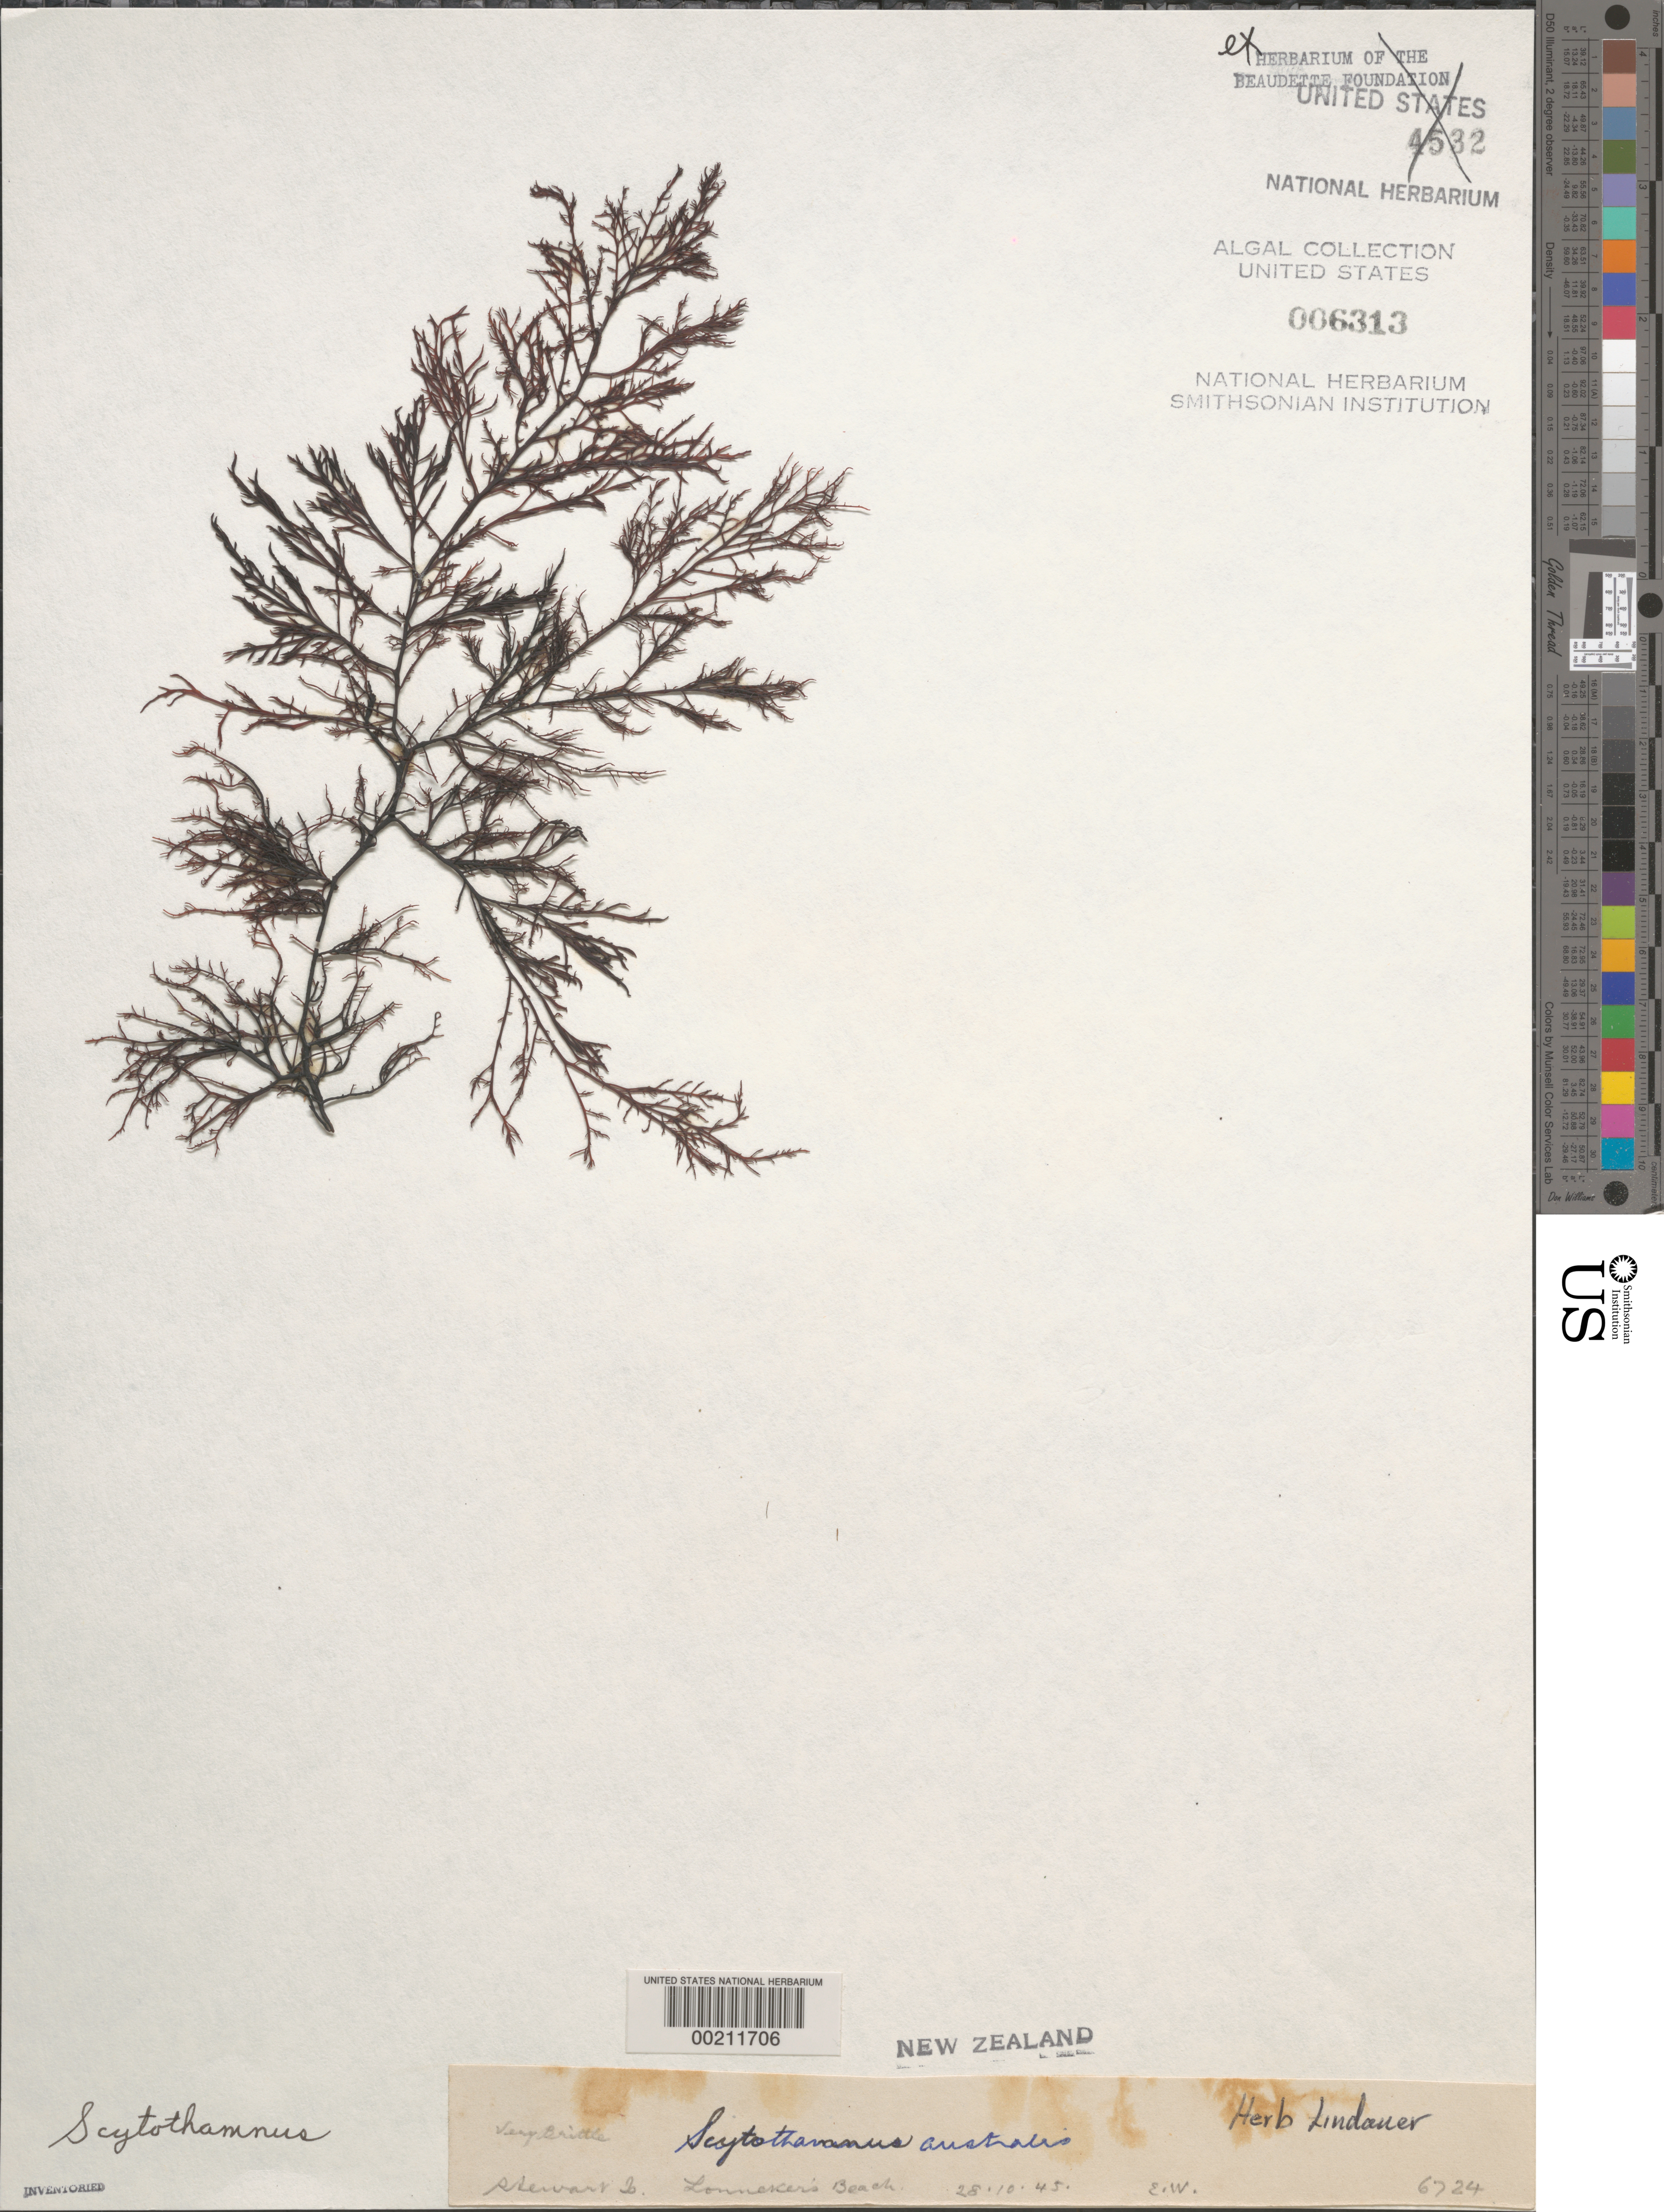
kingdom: Chromista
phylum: Ochrophyta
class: Phaeophyceae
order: Scytothamnales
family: Scytothamnaceae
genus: Scytothamnus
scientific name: Scytothamnus australis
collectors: V. Lindauer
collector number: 6724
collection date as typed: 28 Oct 1945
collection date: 1945-10-28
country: New Zealand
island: Stewart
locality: Lonneker's beach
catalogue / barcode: US 6313